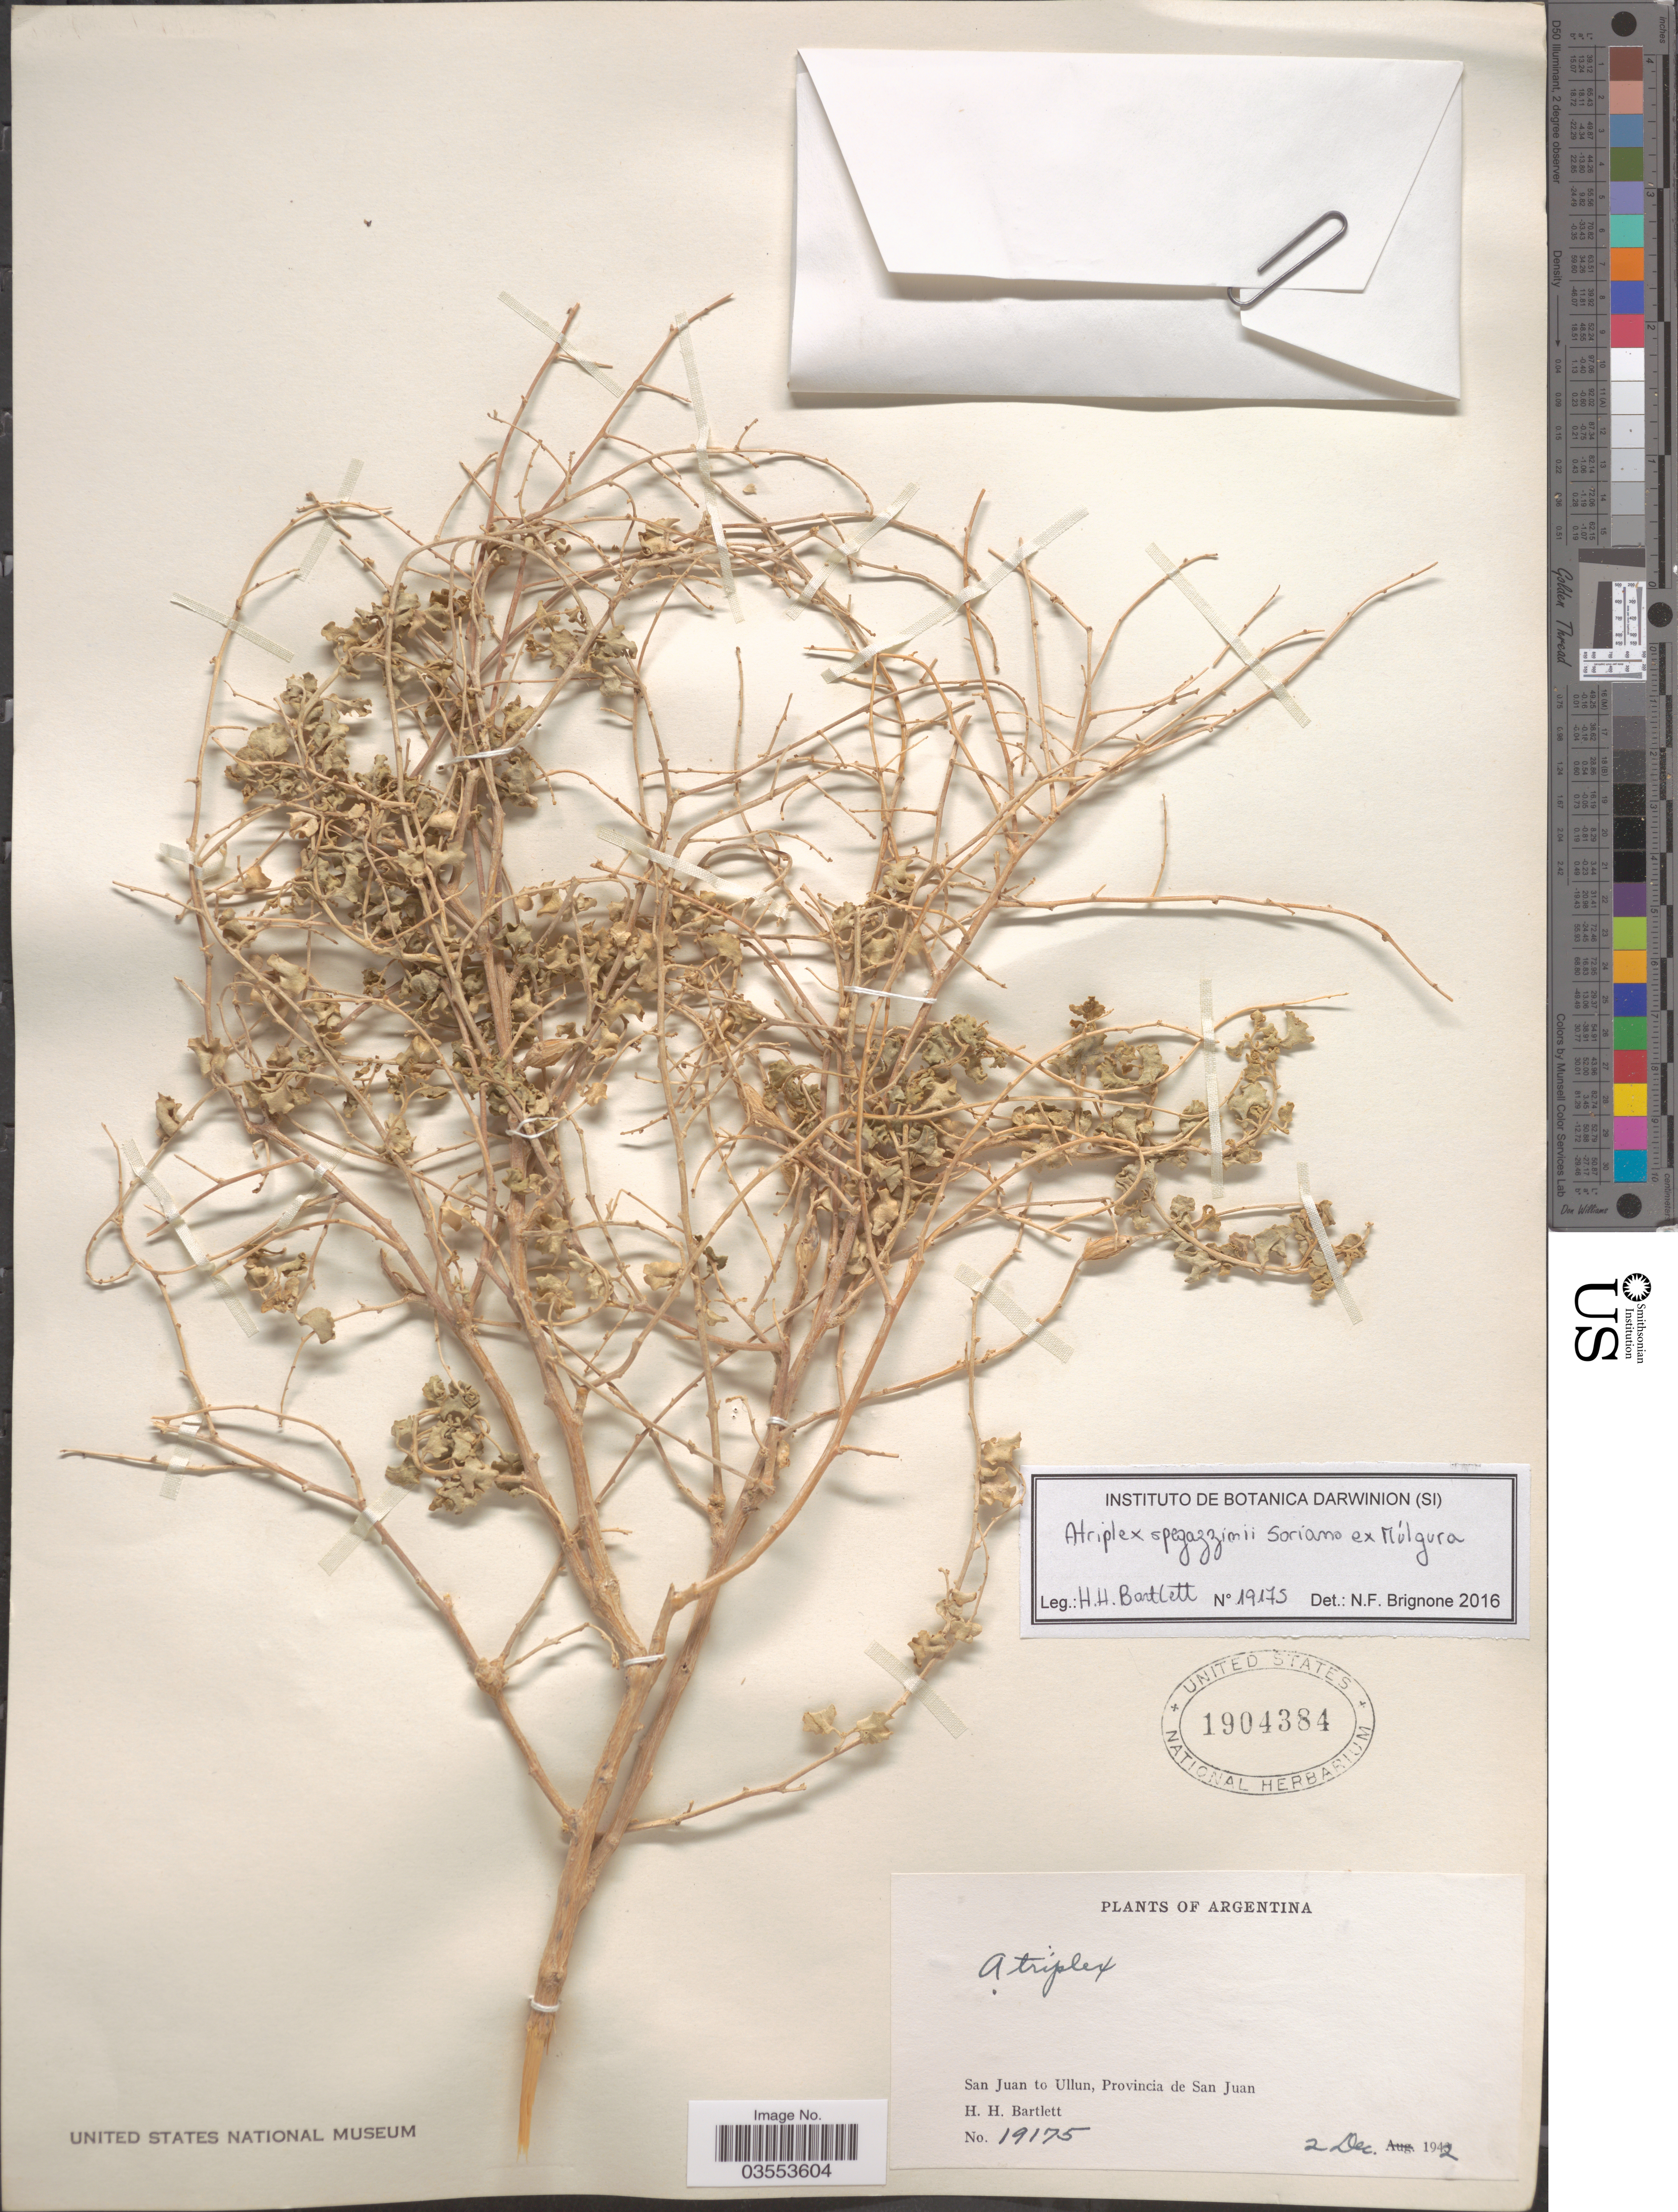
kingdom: Plantae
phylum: Tracheophyta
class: Magnoliopsida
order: Caryophyllales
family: Amaranthaceae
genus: Atriplex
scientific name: Atriplex sp.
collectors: H. H. Bartlett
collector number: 19175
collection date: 1942-12-02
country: Argentina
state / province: San Juan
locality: San Juan to Ullun.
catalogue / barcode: US 1904384